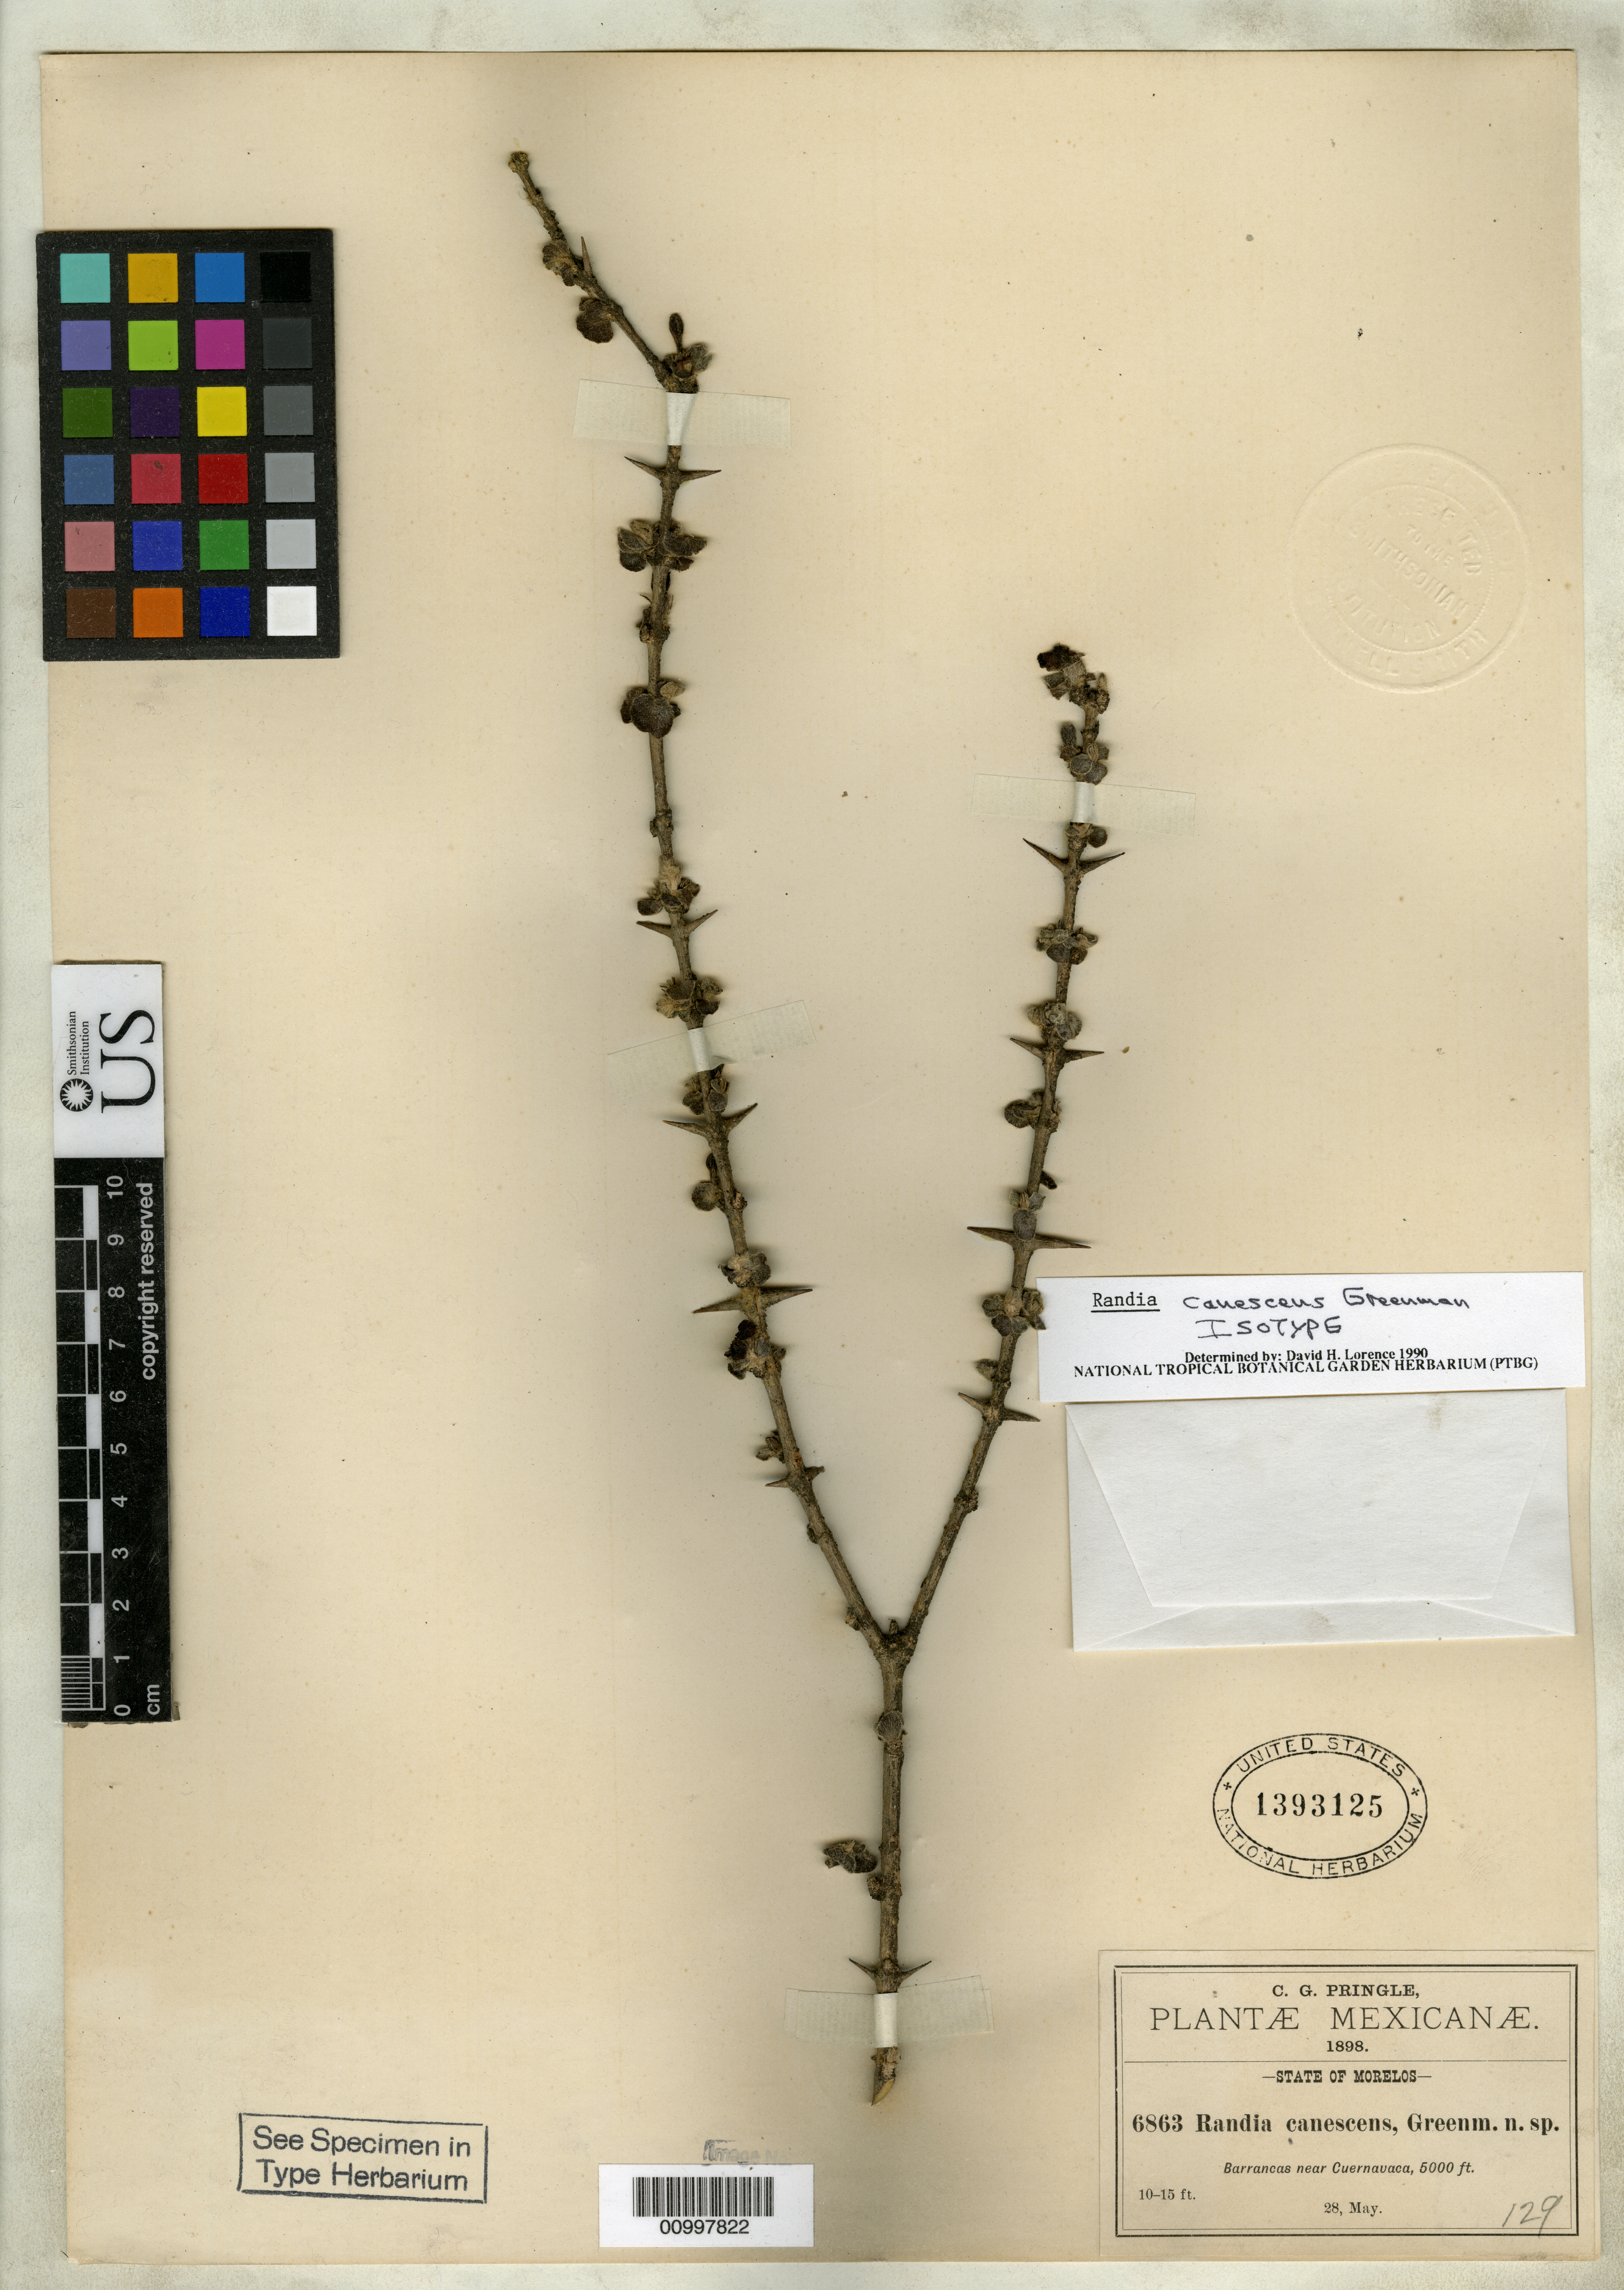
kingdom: Plantae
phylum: Tracheophyta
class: Magnoliopsida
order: Gentianales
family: Rubiaceae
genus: Randia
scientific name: Randia canescens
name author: Greenm.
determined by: Lorence, David H., (PTBG), National Tropical Botanical Garden (UNITED STATES)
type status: Isotype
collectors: C. G. Pringle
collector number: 6863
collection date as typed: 28 May 1898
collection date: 1898-05-28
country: Mexico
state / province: Morelos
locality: Barranca near Cuernavaca.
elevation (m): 1524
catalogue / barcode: US 1393125